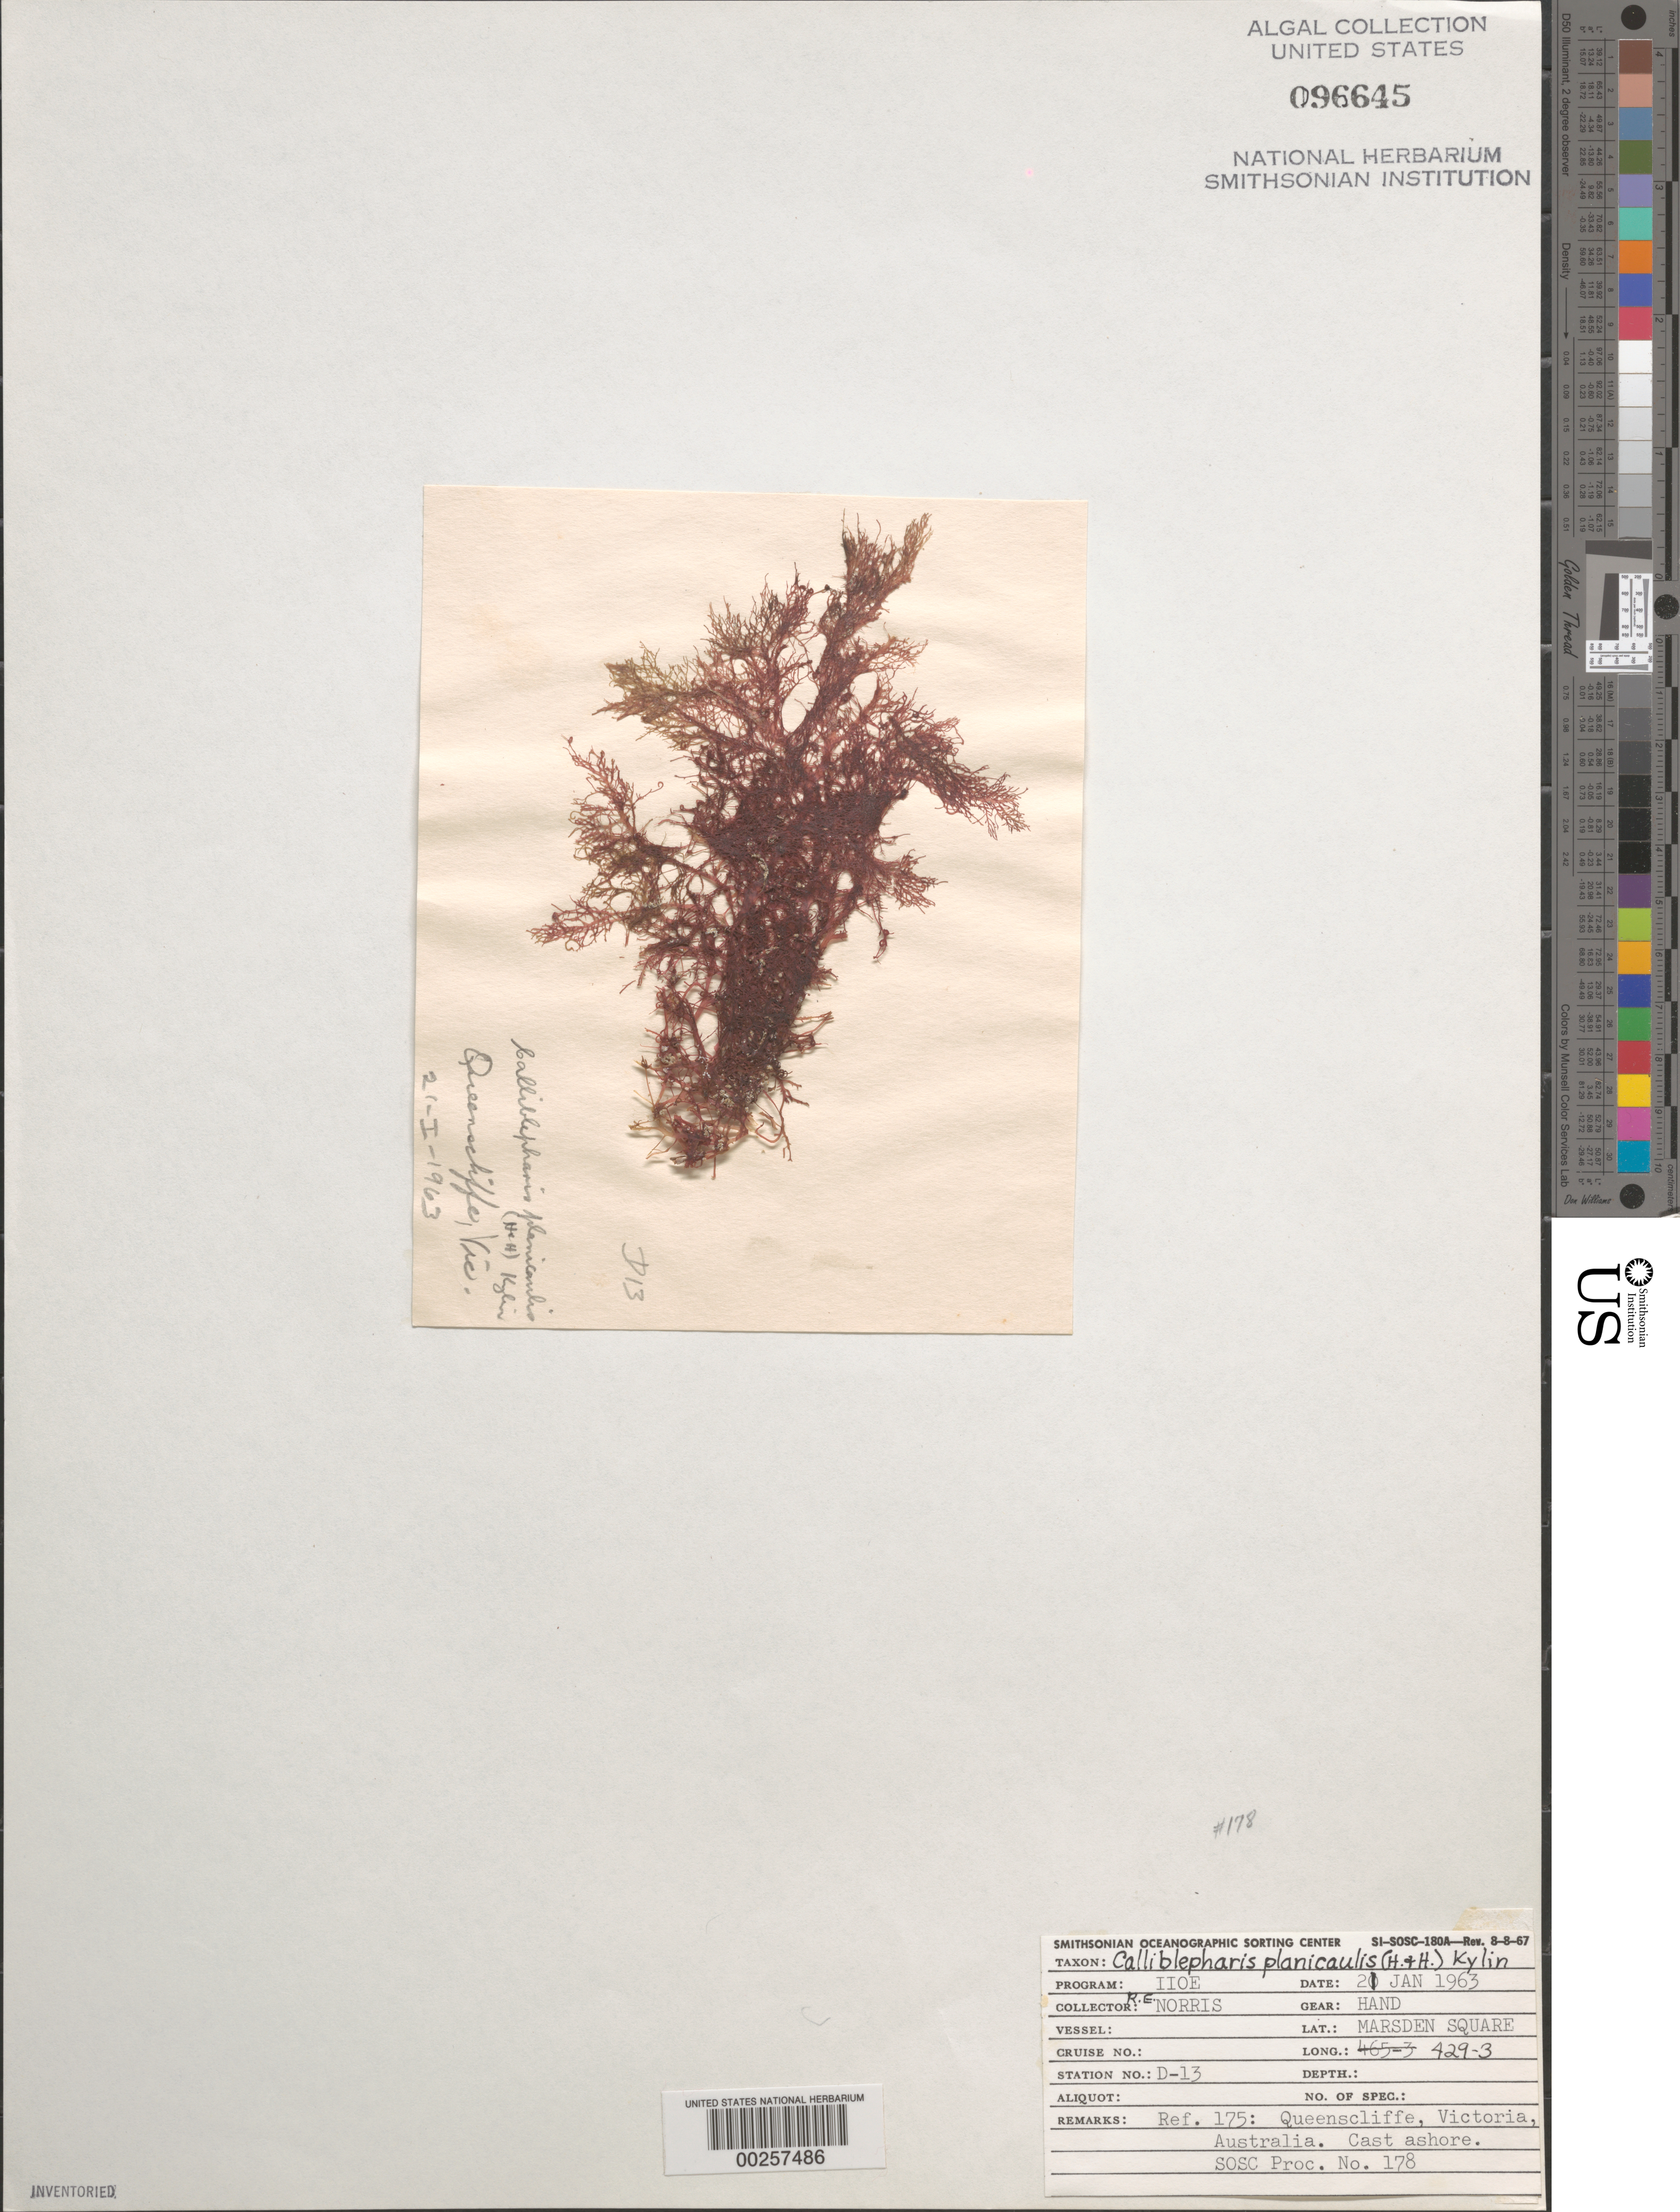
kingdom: Plantae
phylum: Rhodophyta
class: Florideophyceae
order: Gigartinales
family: Cystocloniaceae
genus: Calliblepharis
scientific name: Calliblepharis planicaulis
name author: (Harv. in Hook. f.) Kylin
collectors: R. E. Norris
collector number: Station D-13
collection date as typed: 21 Jan 1963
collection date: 1963-01-21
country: Australia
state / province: Victoria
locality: Queenscliffe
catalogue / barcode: US 96645